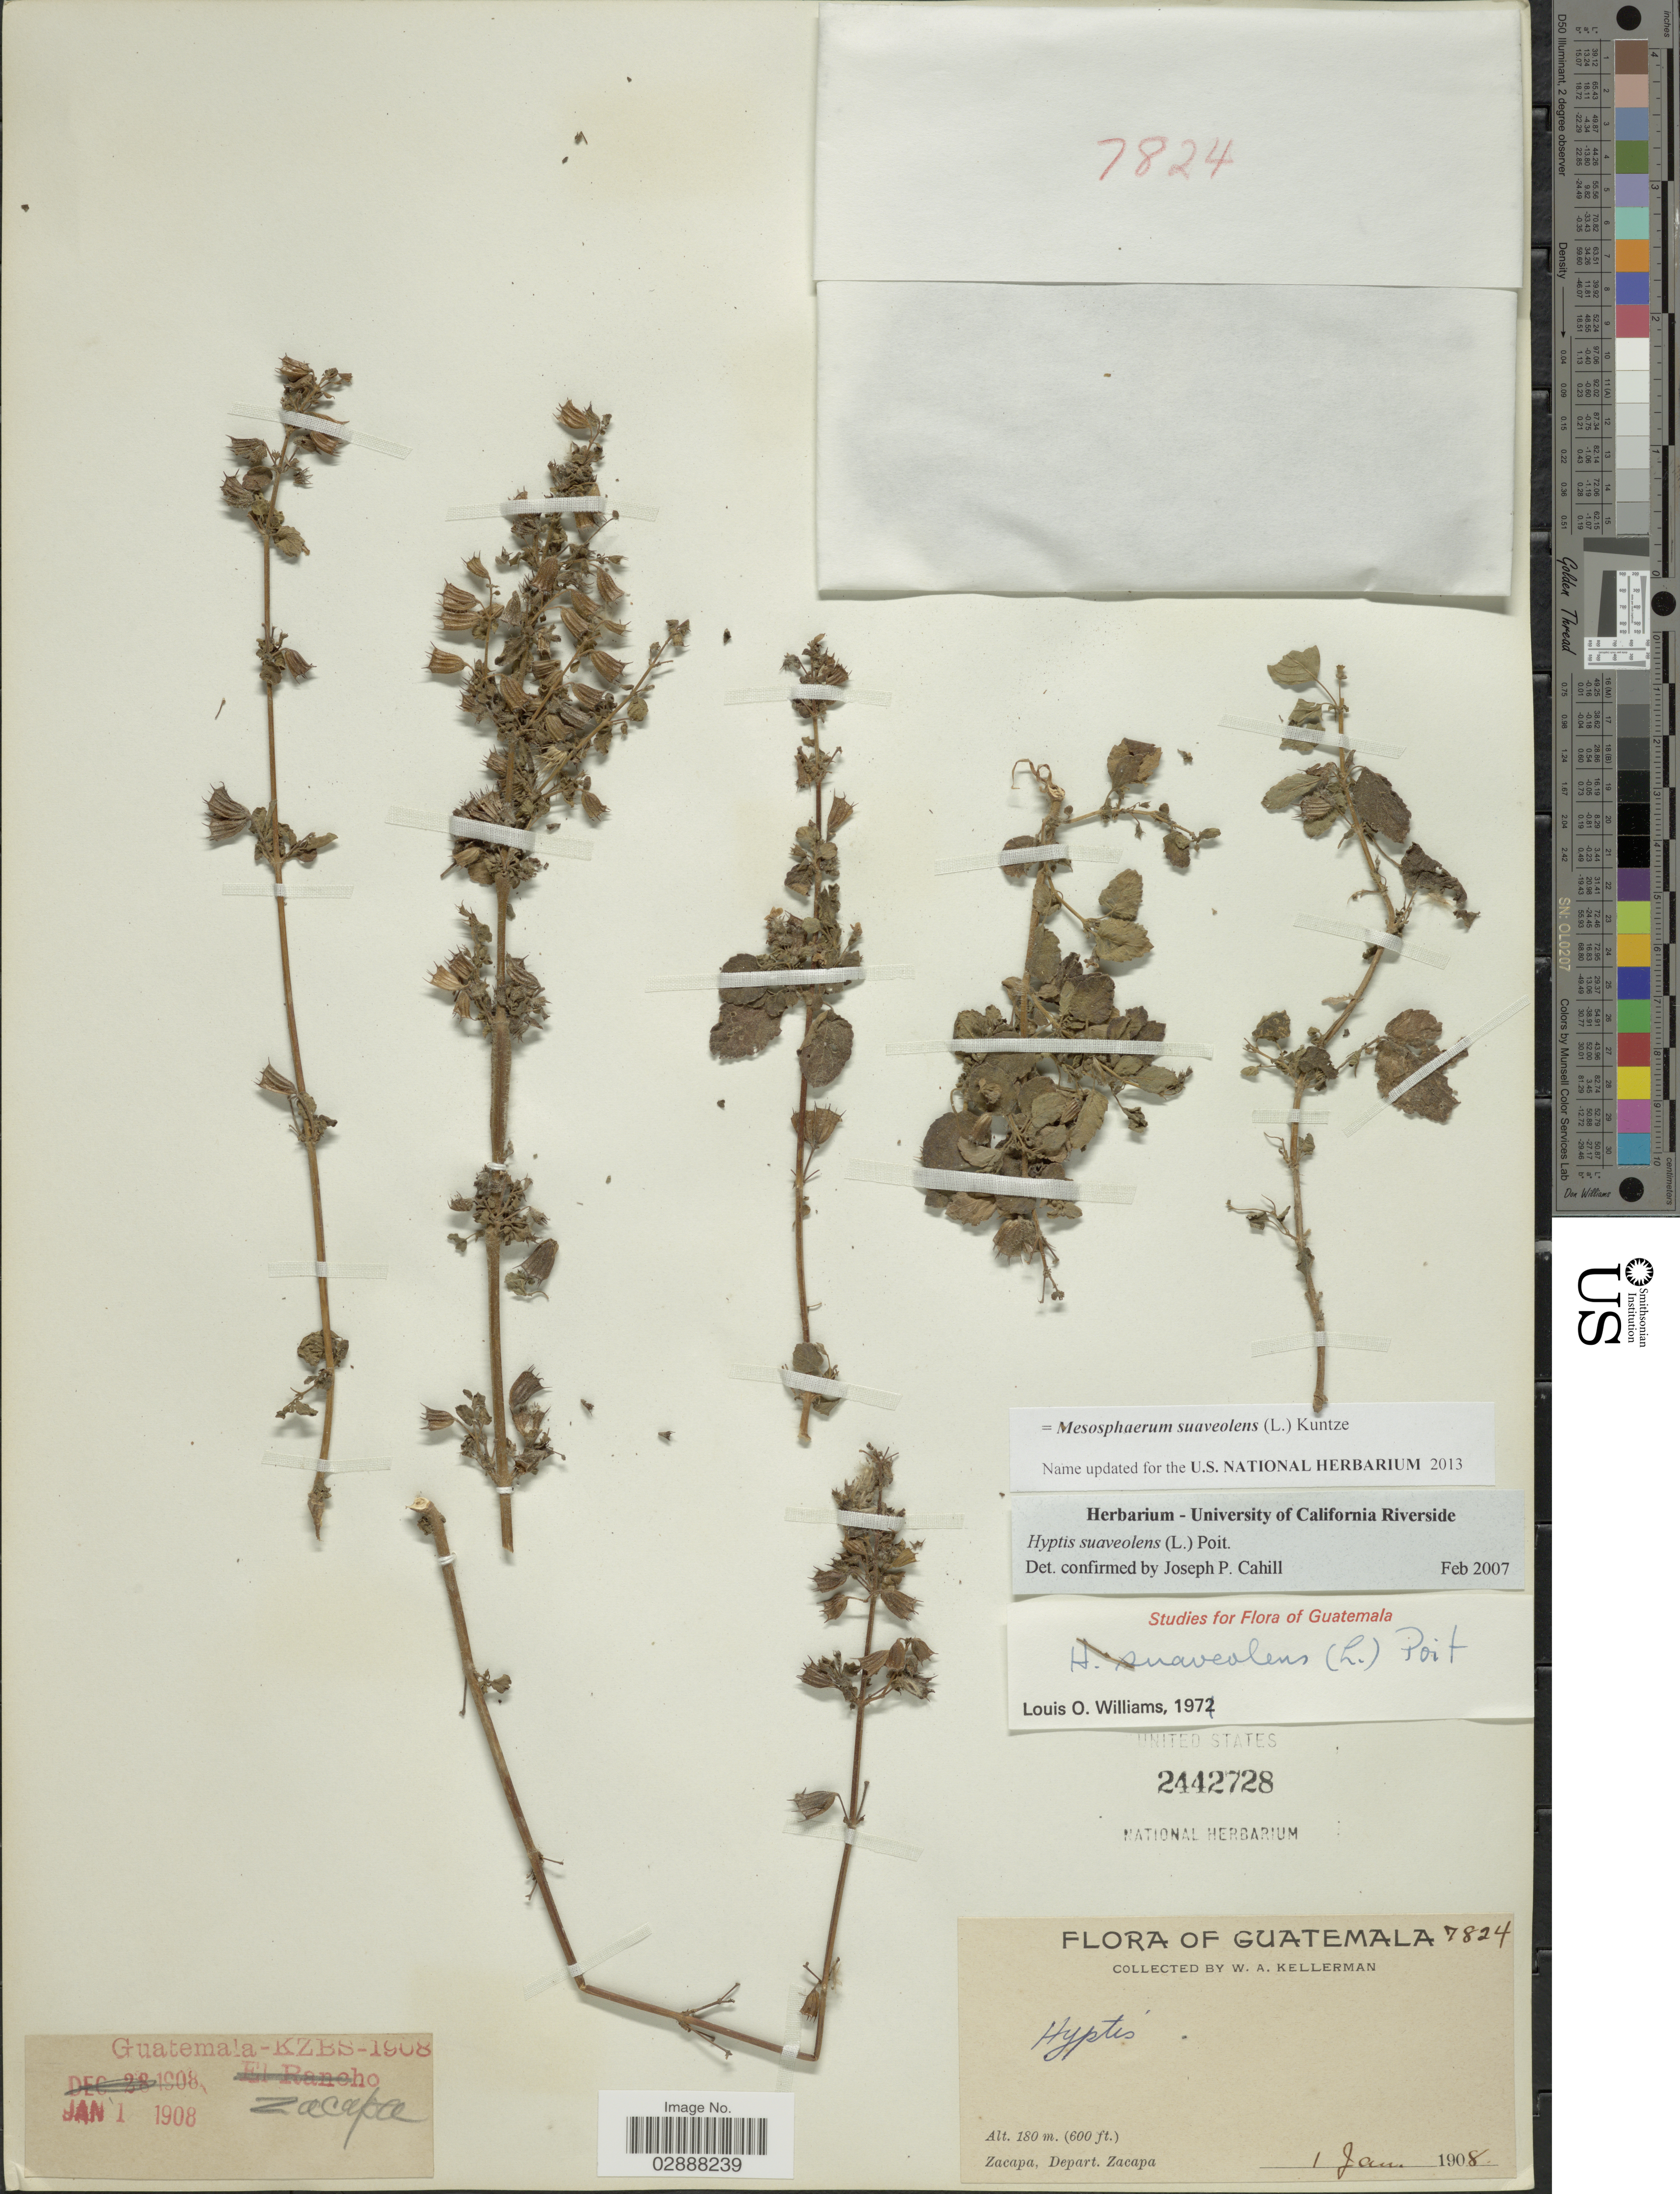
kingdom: Plantae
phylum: Tracheophyta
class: Magnoliopsida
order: Lamiales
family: Lamiaceae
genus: Mesosphaerum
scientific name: Mesosphaerum suaveolens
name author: (L.) Kuntze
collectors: W. Kellerman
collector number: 7824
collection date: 1908-01-01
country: Guatemala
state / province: Zacapa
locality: Depart. Zacapa.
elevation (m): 180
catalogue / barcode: US 2442728